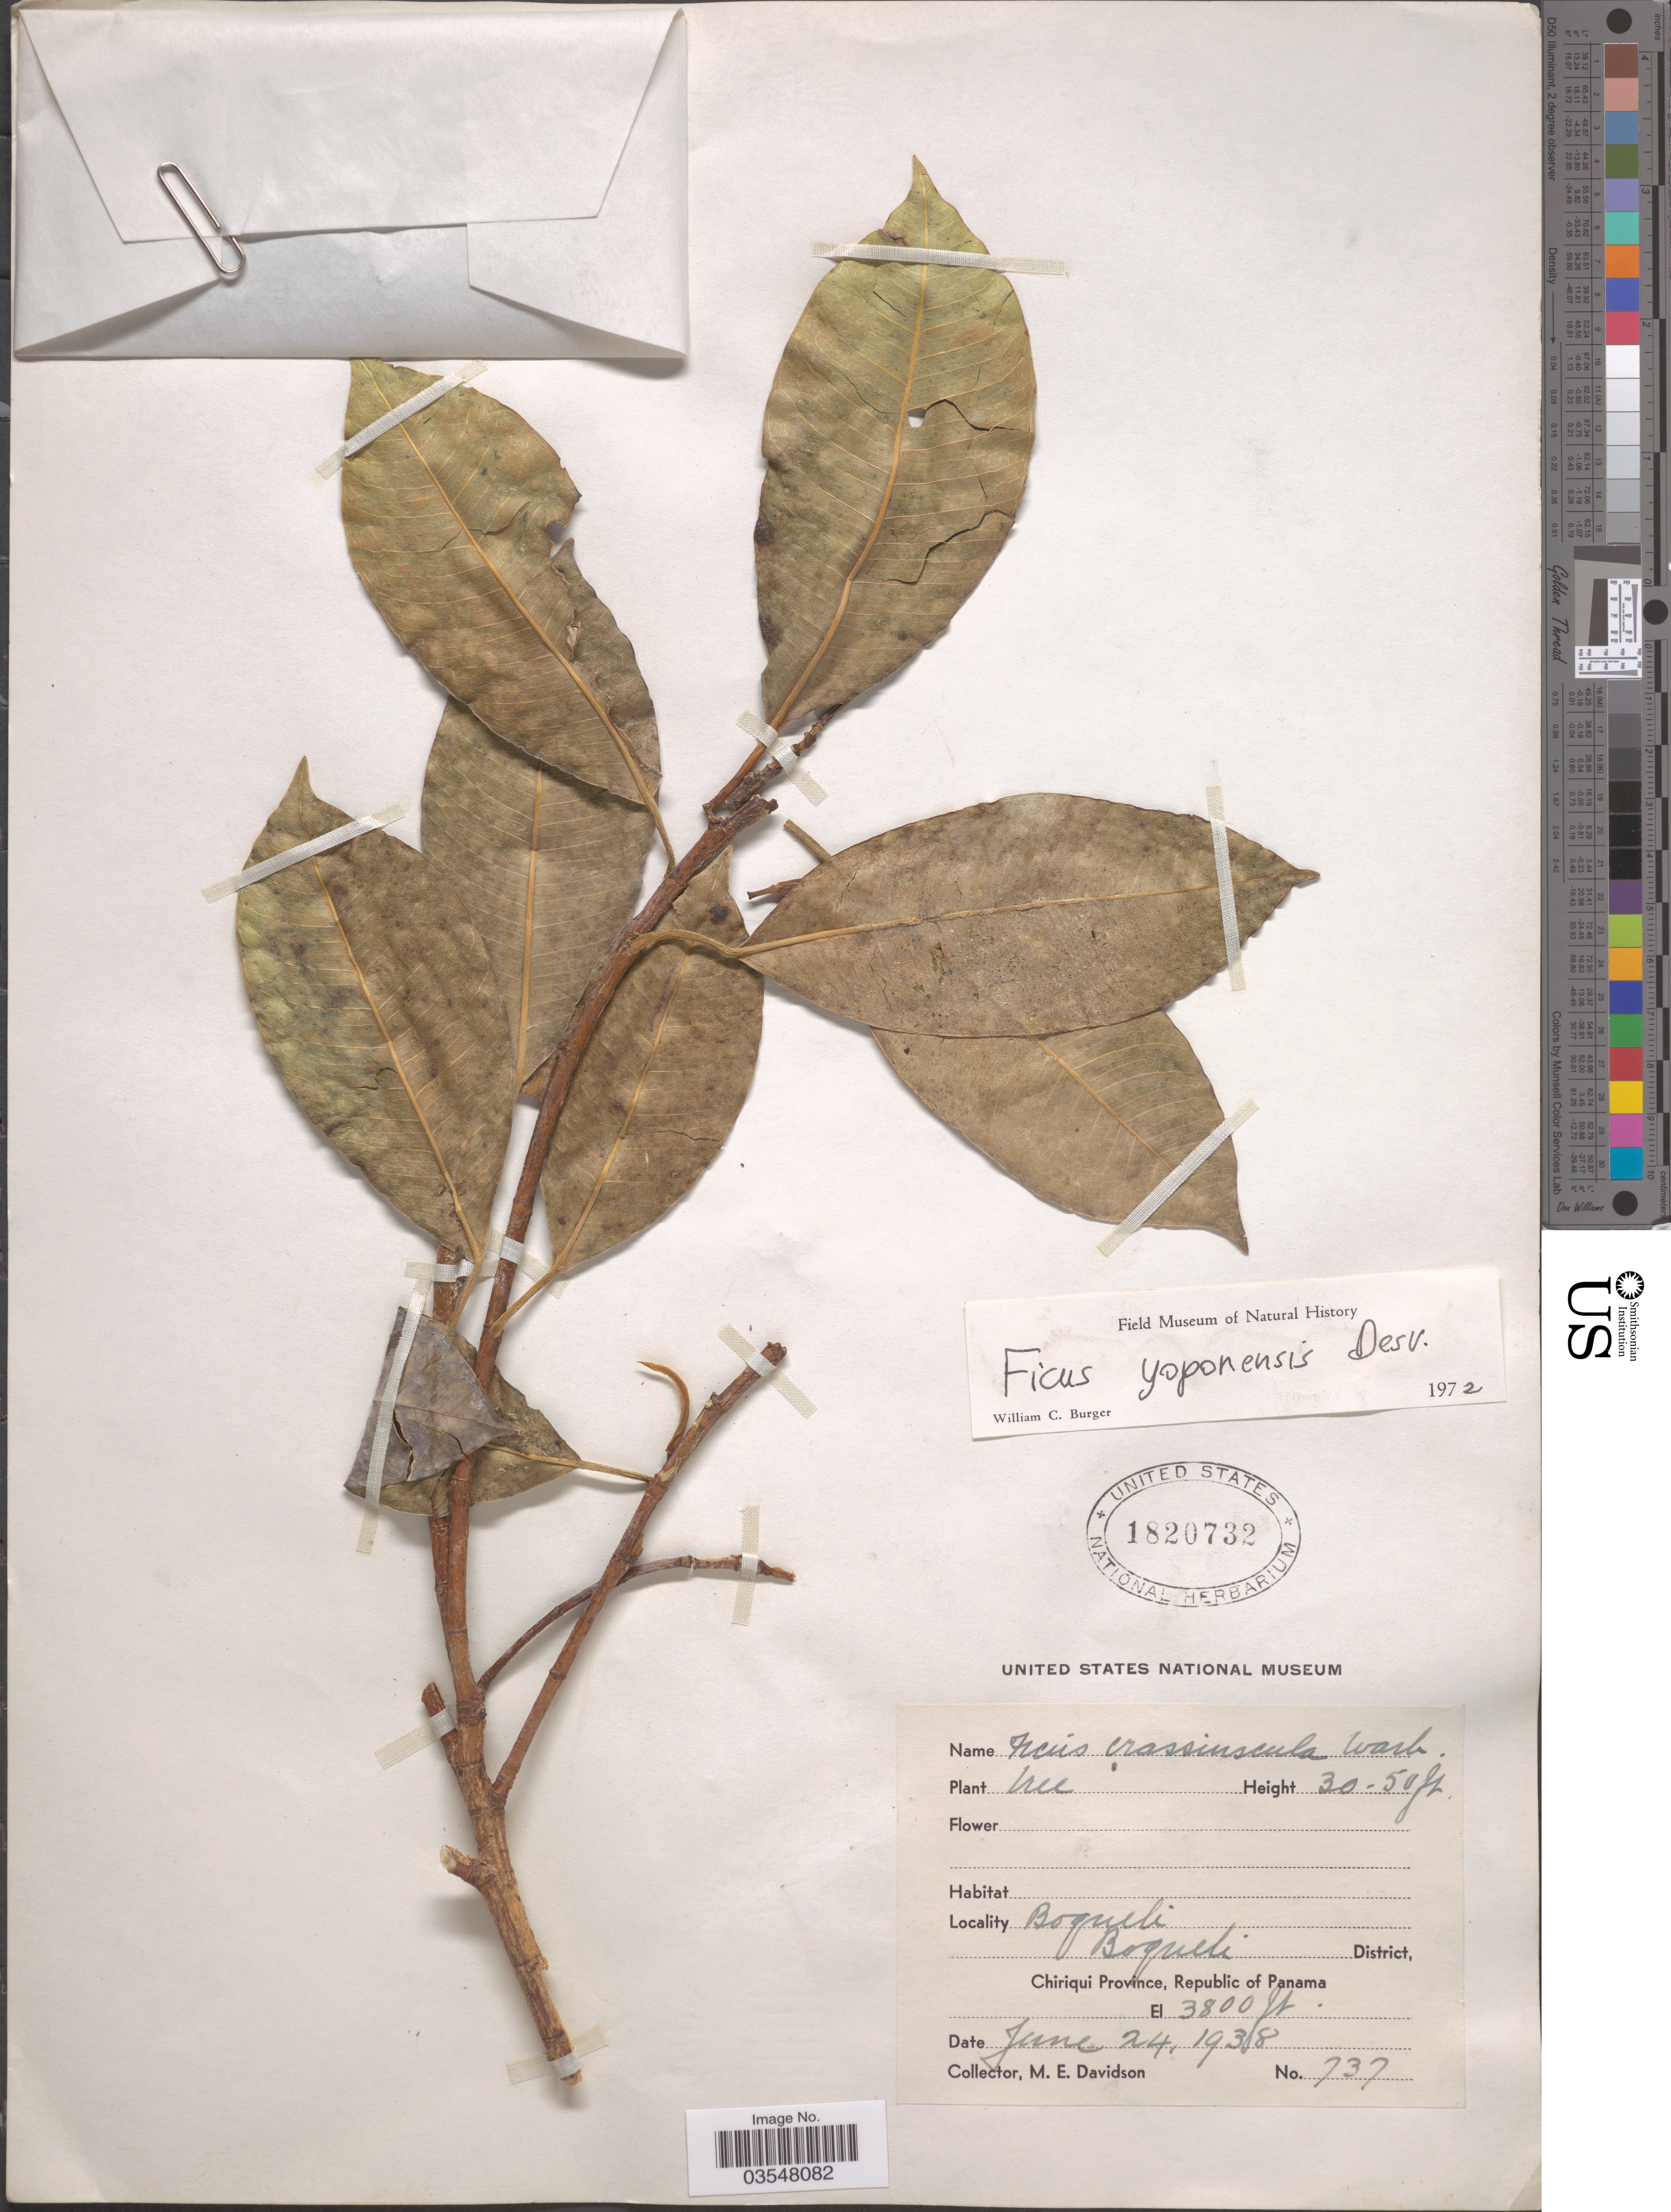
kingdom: Plantae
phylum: Tracheophyta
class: Magnoliopsida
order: Rosales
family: Moraceae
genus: Ficus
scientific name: Ficus yoponensis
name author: Desv.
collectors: M. E. Davidson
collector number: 737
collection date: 1938-06-24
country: Panama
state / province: Chiriqui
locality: Boquete. Boquete District.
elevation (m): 1158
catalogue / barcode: US 1820732